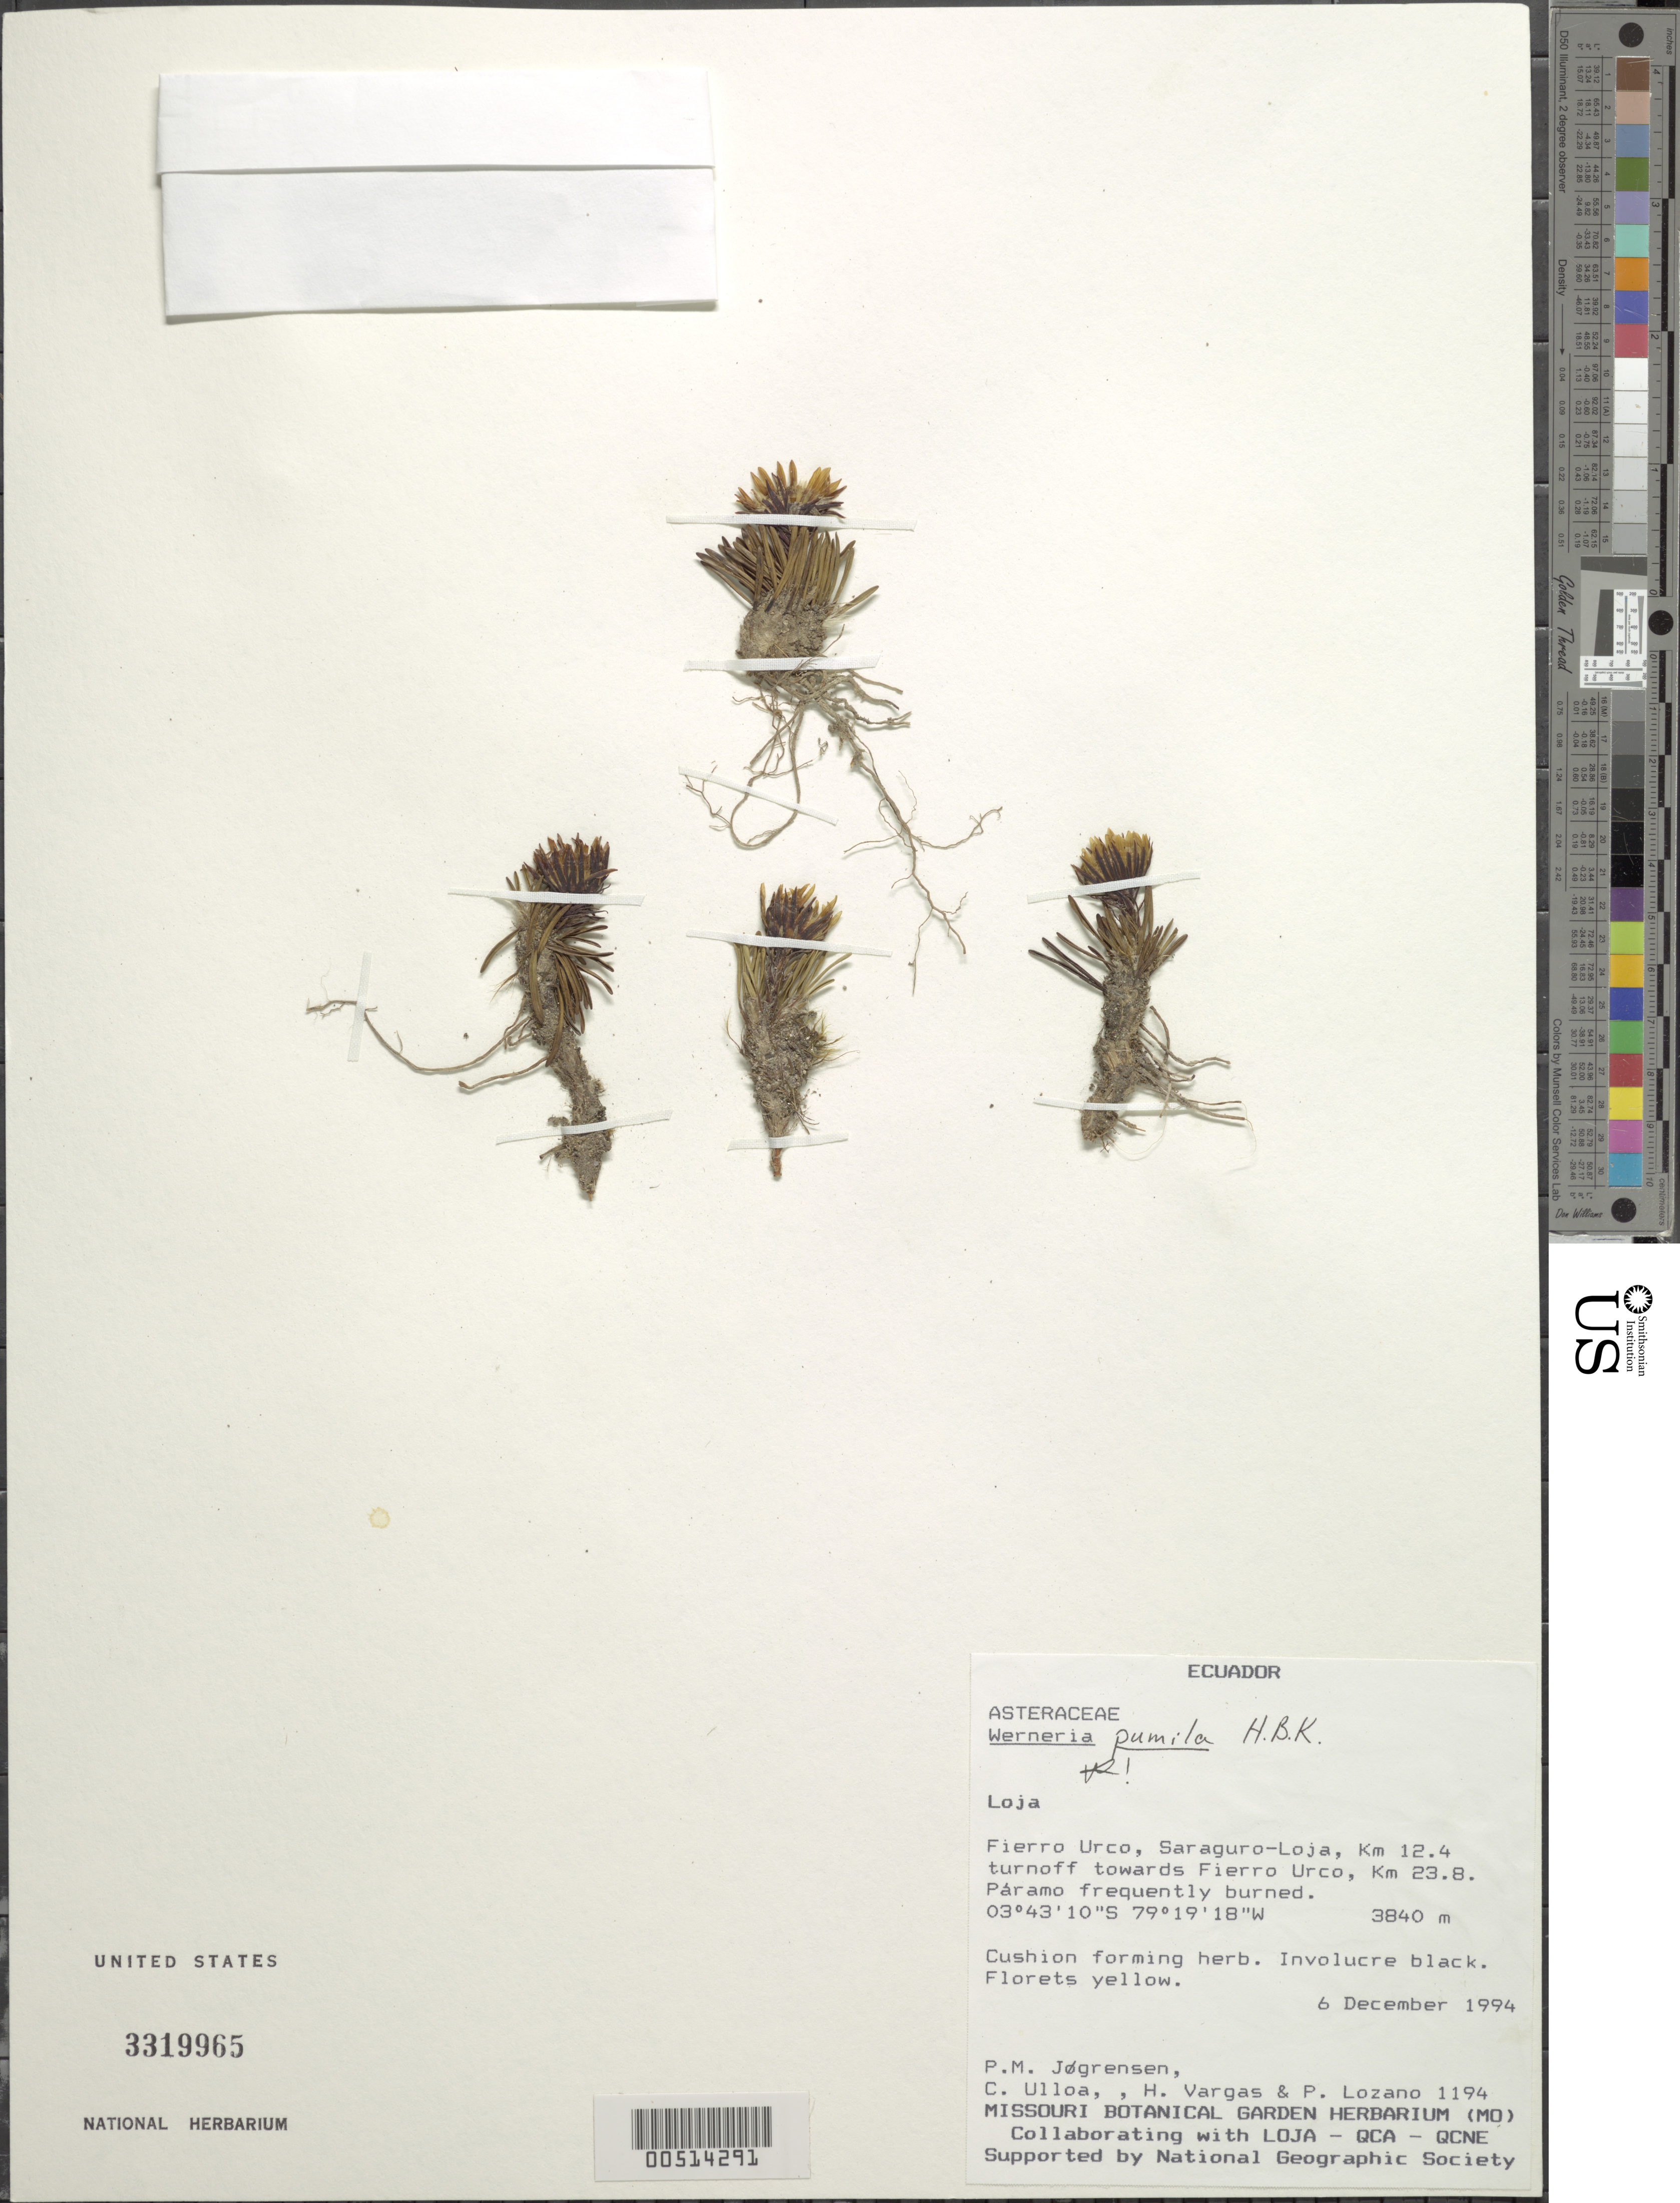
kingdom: Plantae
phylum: Tracheophyta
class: Magnoliopsida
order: Asterales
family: Asteraceae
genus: Werneria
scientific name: Werneria pumila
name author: Kunth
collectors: P. M. Jørgensen, C. Ulloa, H. Vargas & P. Lozano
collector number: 1194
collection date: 1994-12-06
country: Ecuador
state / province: Loja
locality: Fierro Urco, Saraguro-Loja, km 12.4 turnoff towards Fierro Urco, km 23.8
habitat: Páramo frequently burned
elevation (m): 3840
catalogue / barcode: US 3319965